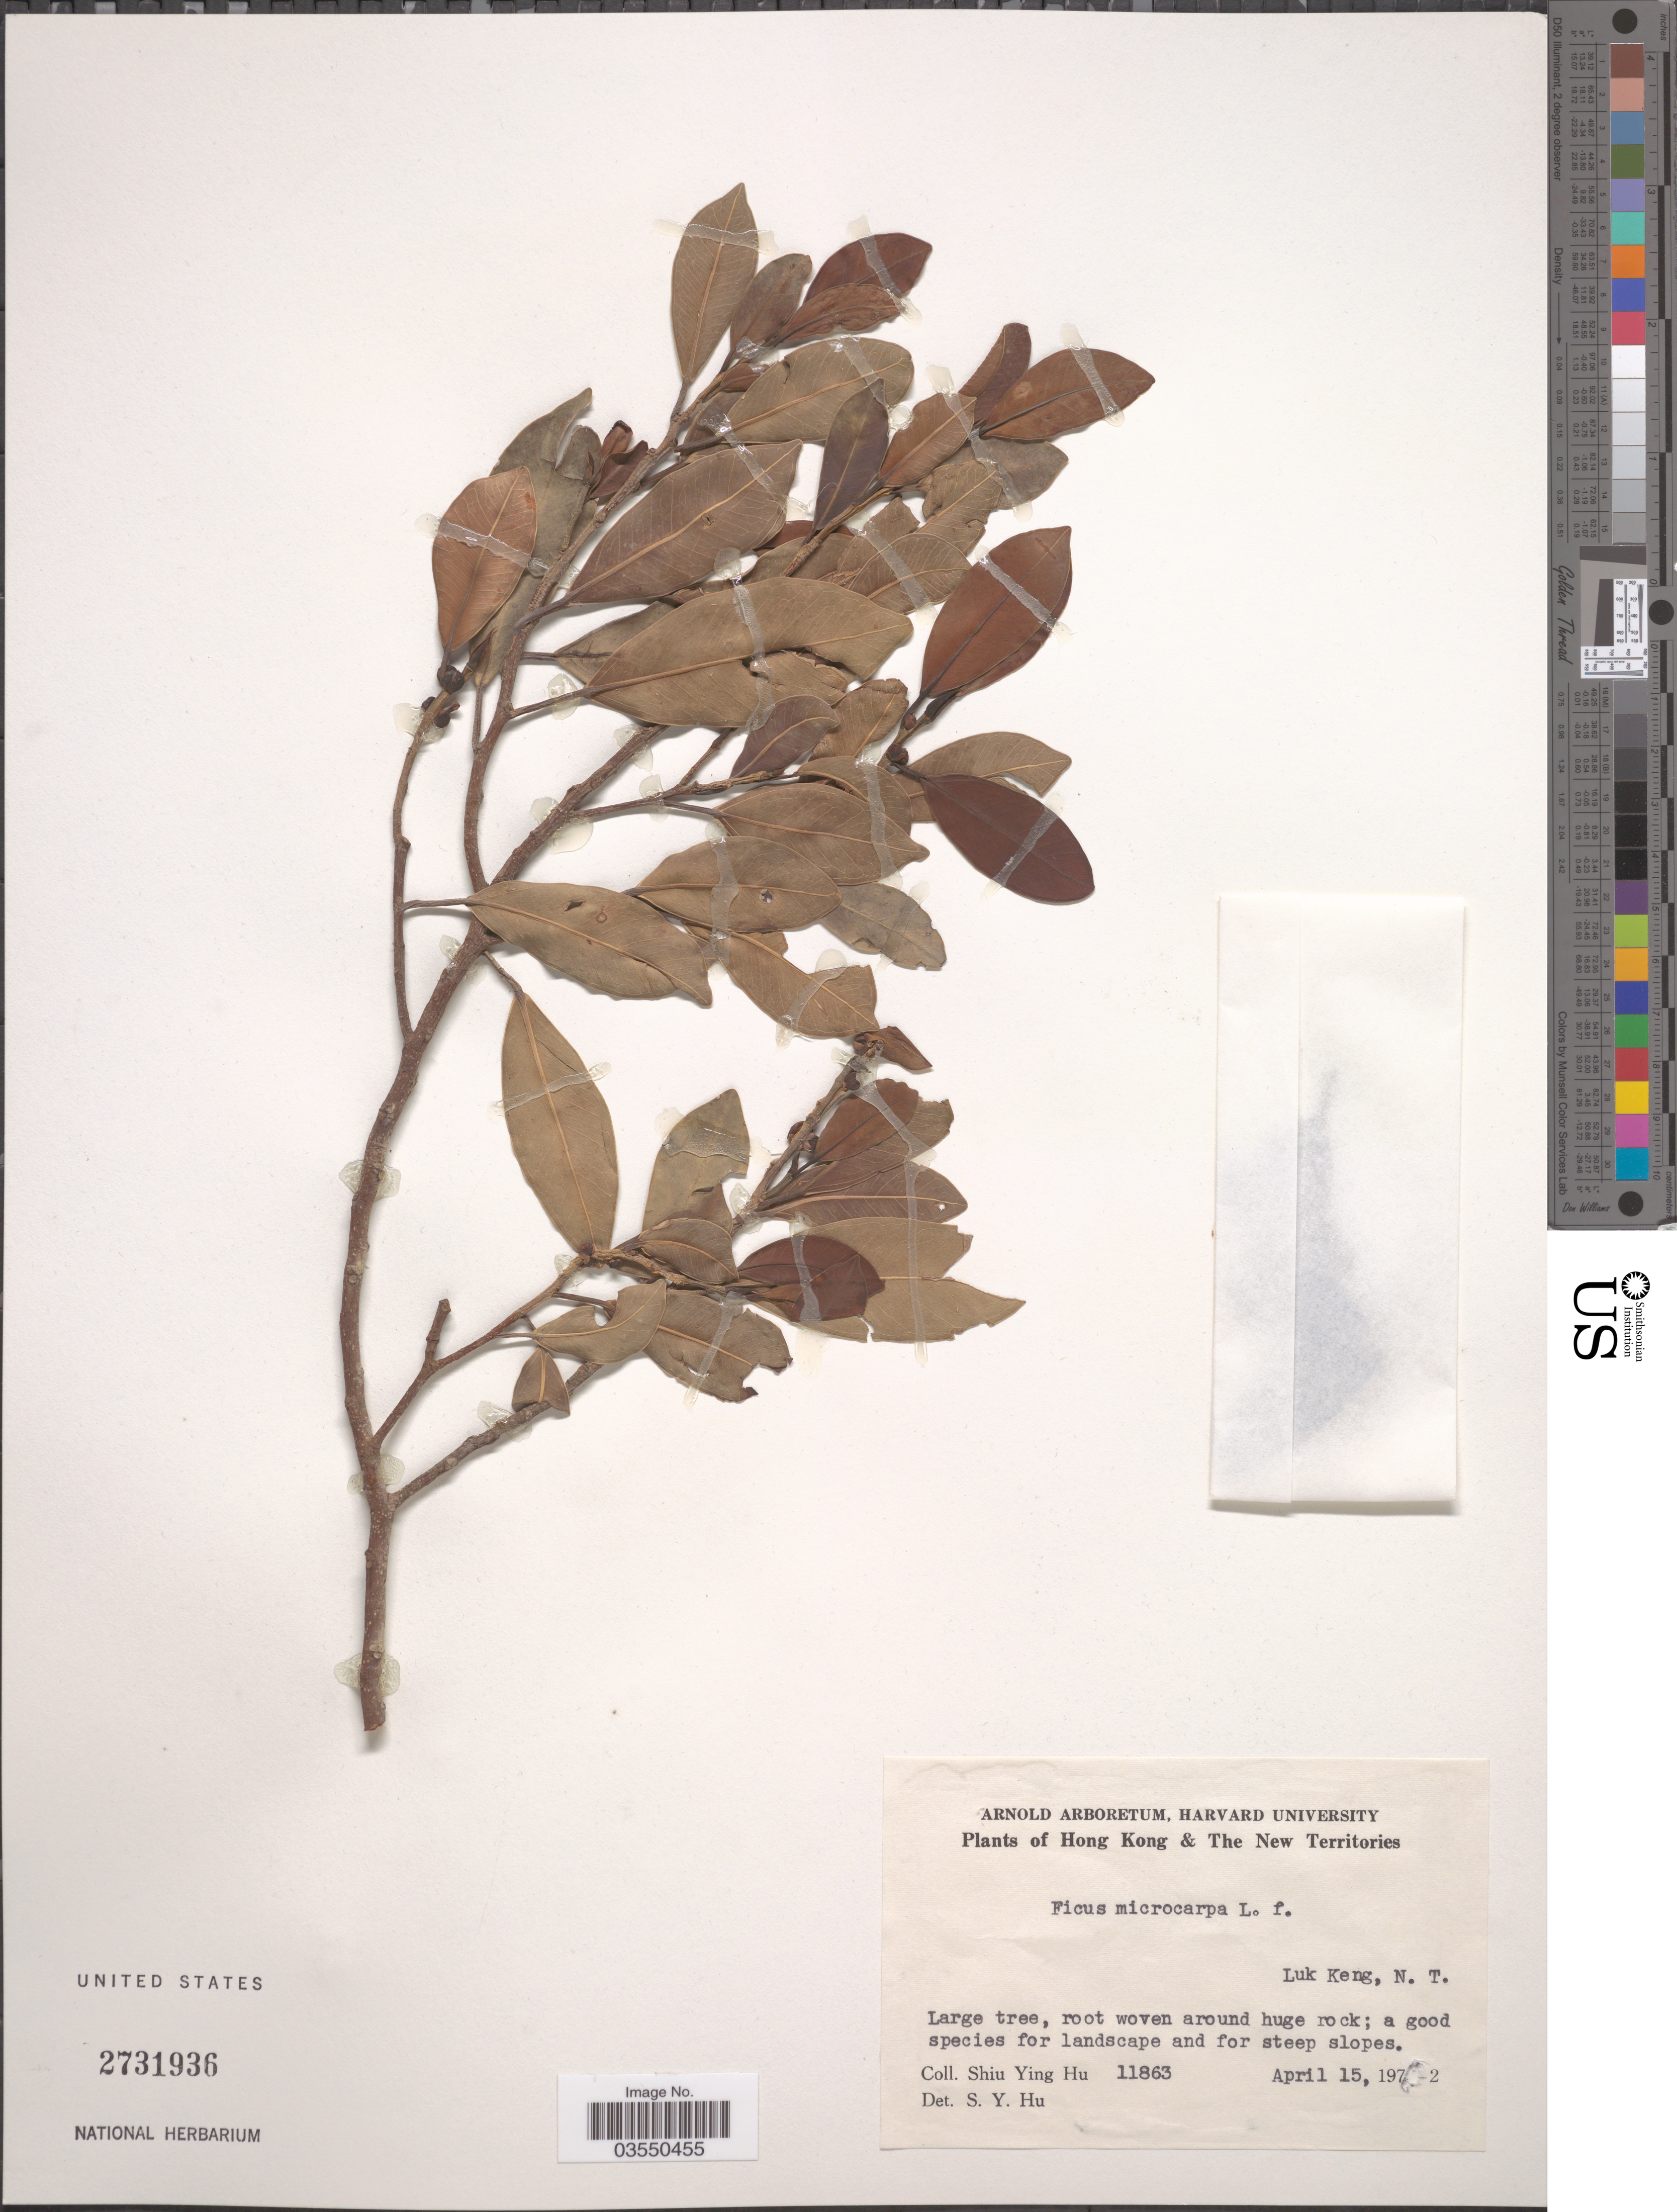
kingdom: Plantae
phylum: Tracheophyta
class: Magnoliopsida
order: Rosales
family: Moraceae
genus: Ficus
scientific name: Ficus microcarpa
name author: L. f.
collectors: S. Y. Hu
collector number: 11863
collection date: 1972-04-15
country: China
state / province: Hong Kong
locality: The New Territories. Luk Keng, N. T.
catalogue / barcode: US 2731936